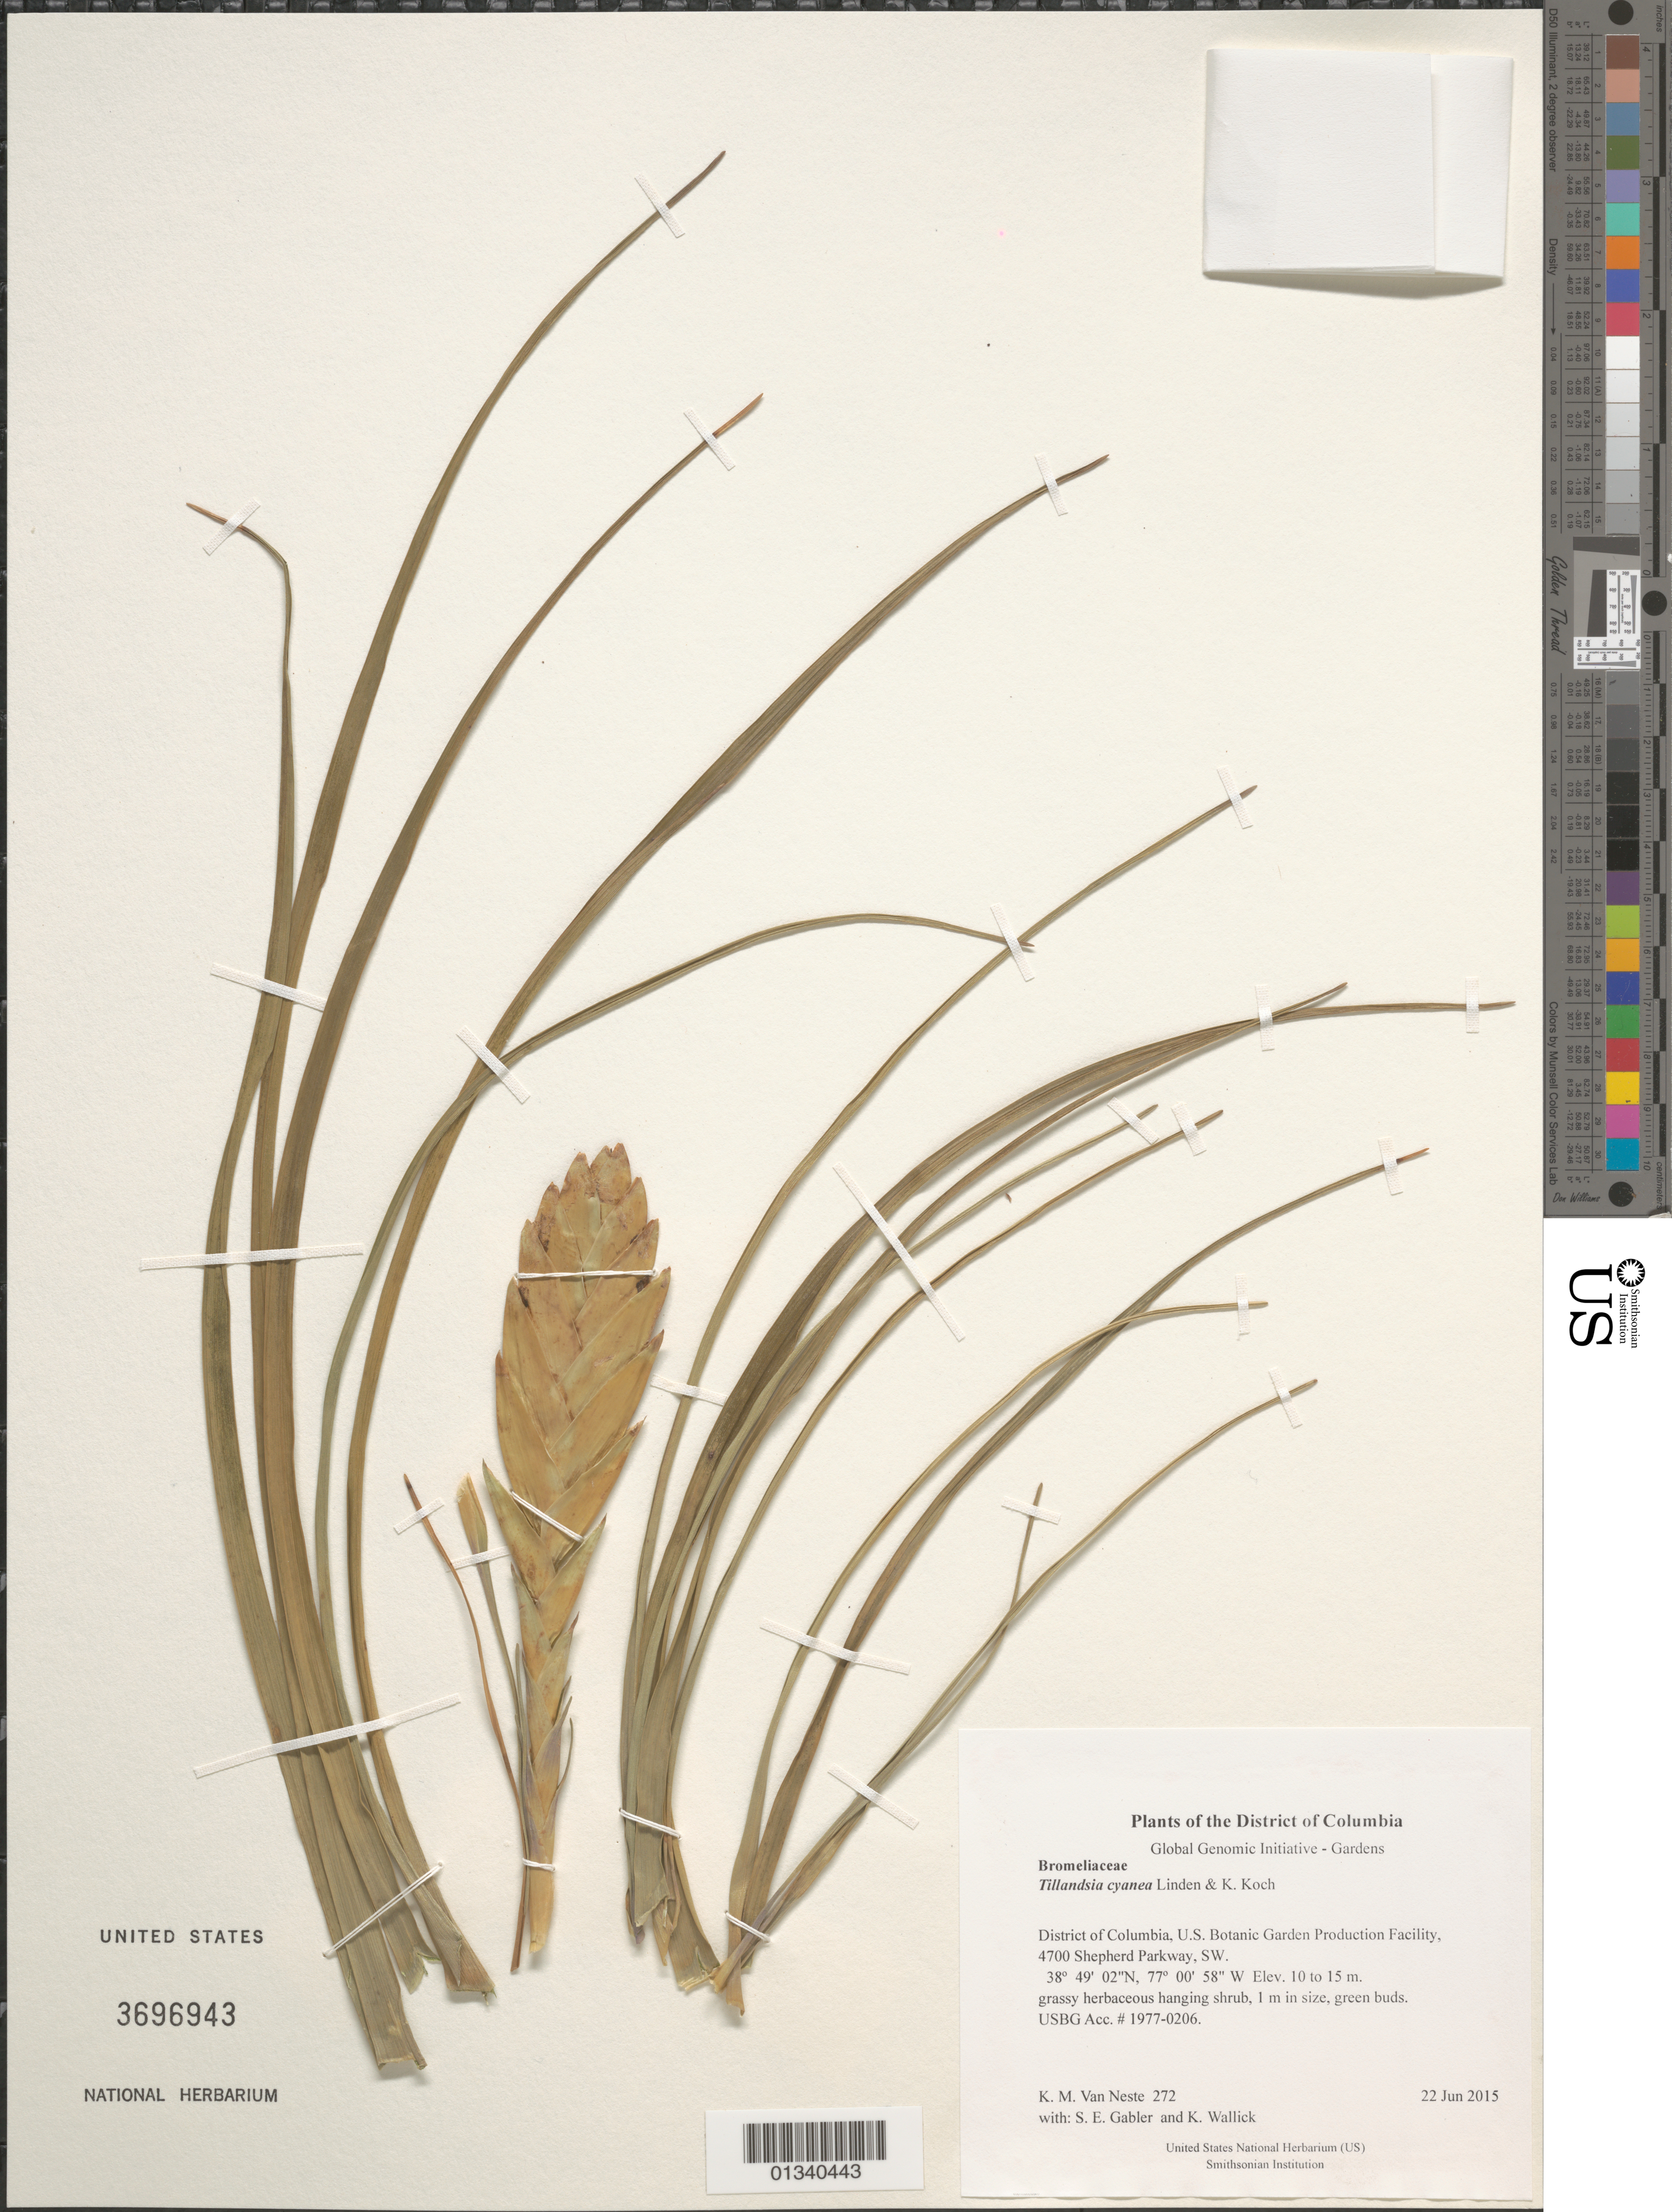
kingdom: Plantae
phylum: Tracheophyta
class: Liliopsida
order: Poales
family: Bromeliaceae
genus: Tillandsia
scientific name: Tillandsia cyanea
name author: Linden & K. Koch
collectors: K. M. Van Neste, S. E. Gabler & K. Wallick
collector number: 272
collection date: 2015-06-22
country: United States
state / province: District of Columbia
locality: U.S. Botanic Garden Production Facility, 4700 Shepherd Parkway, SW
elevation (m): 10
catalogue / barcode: US 3696943